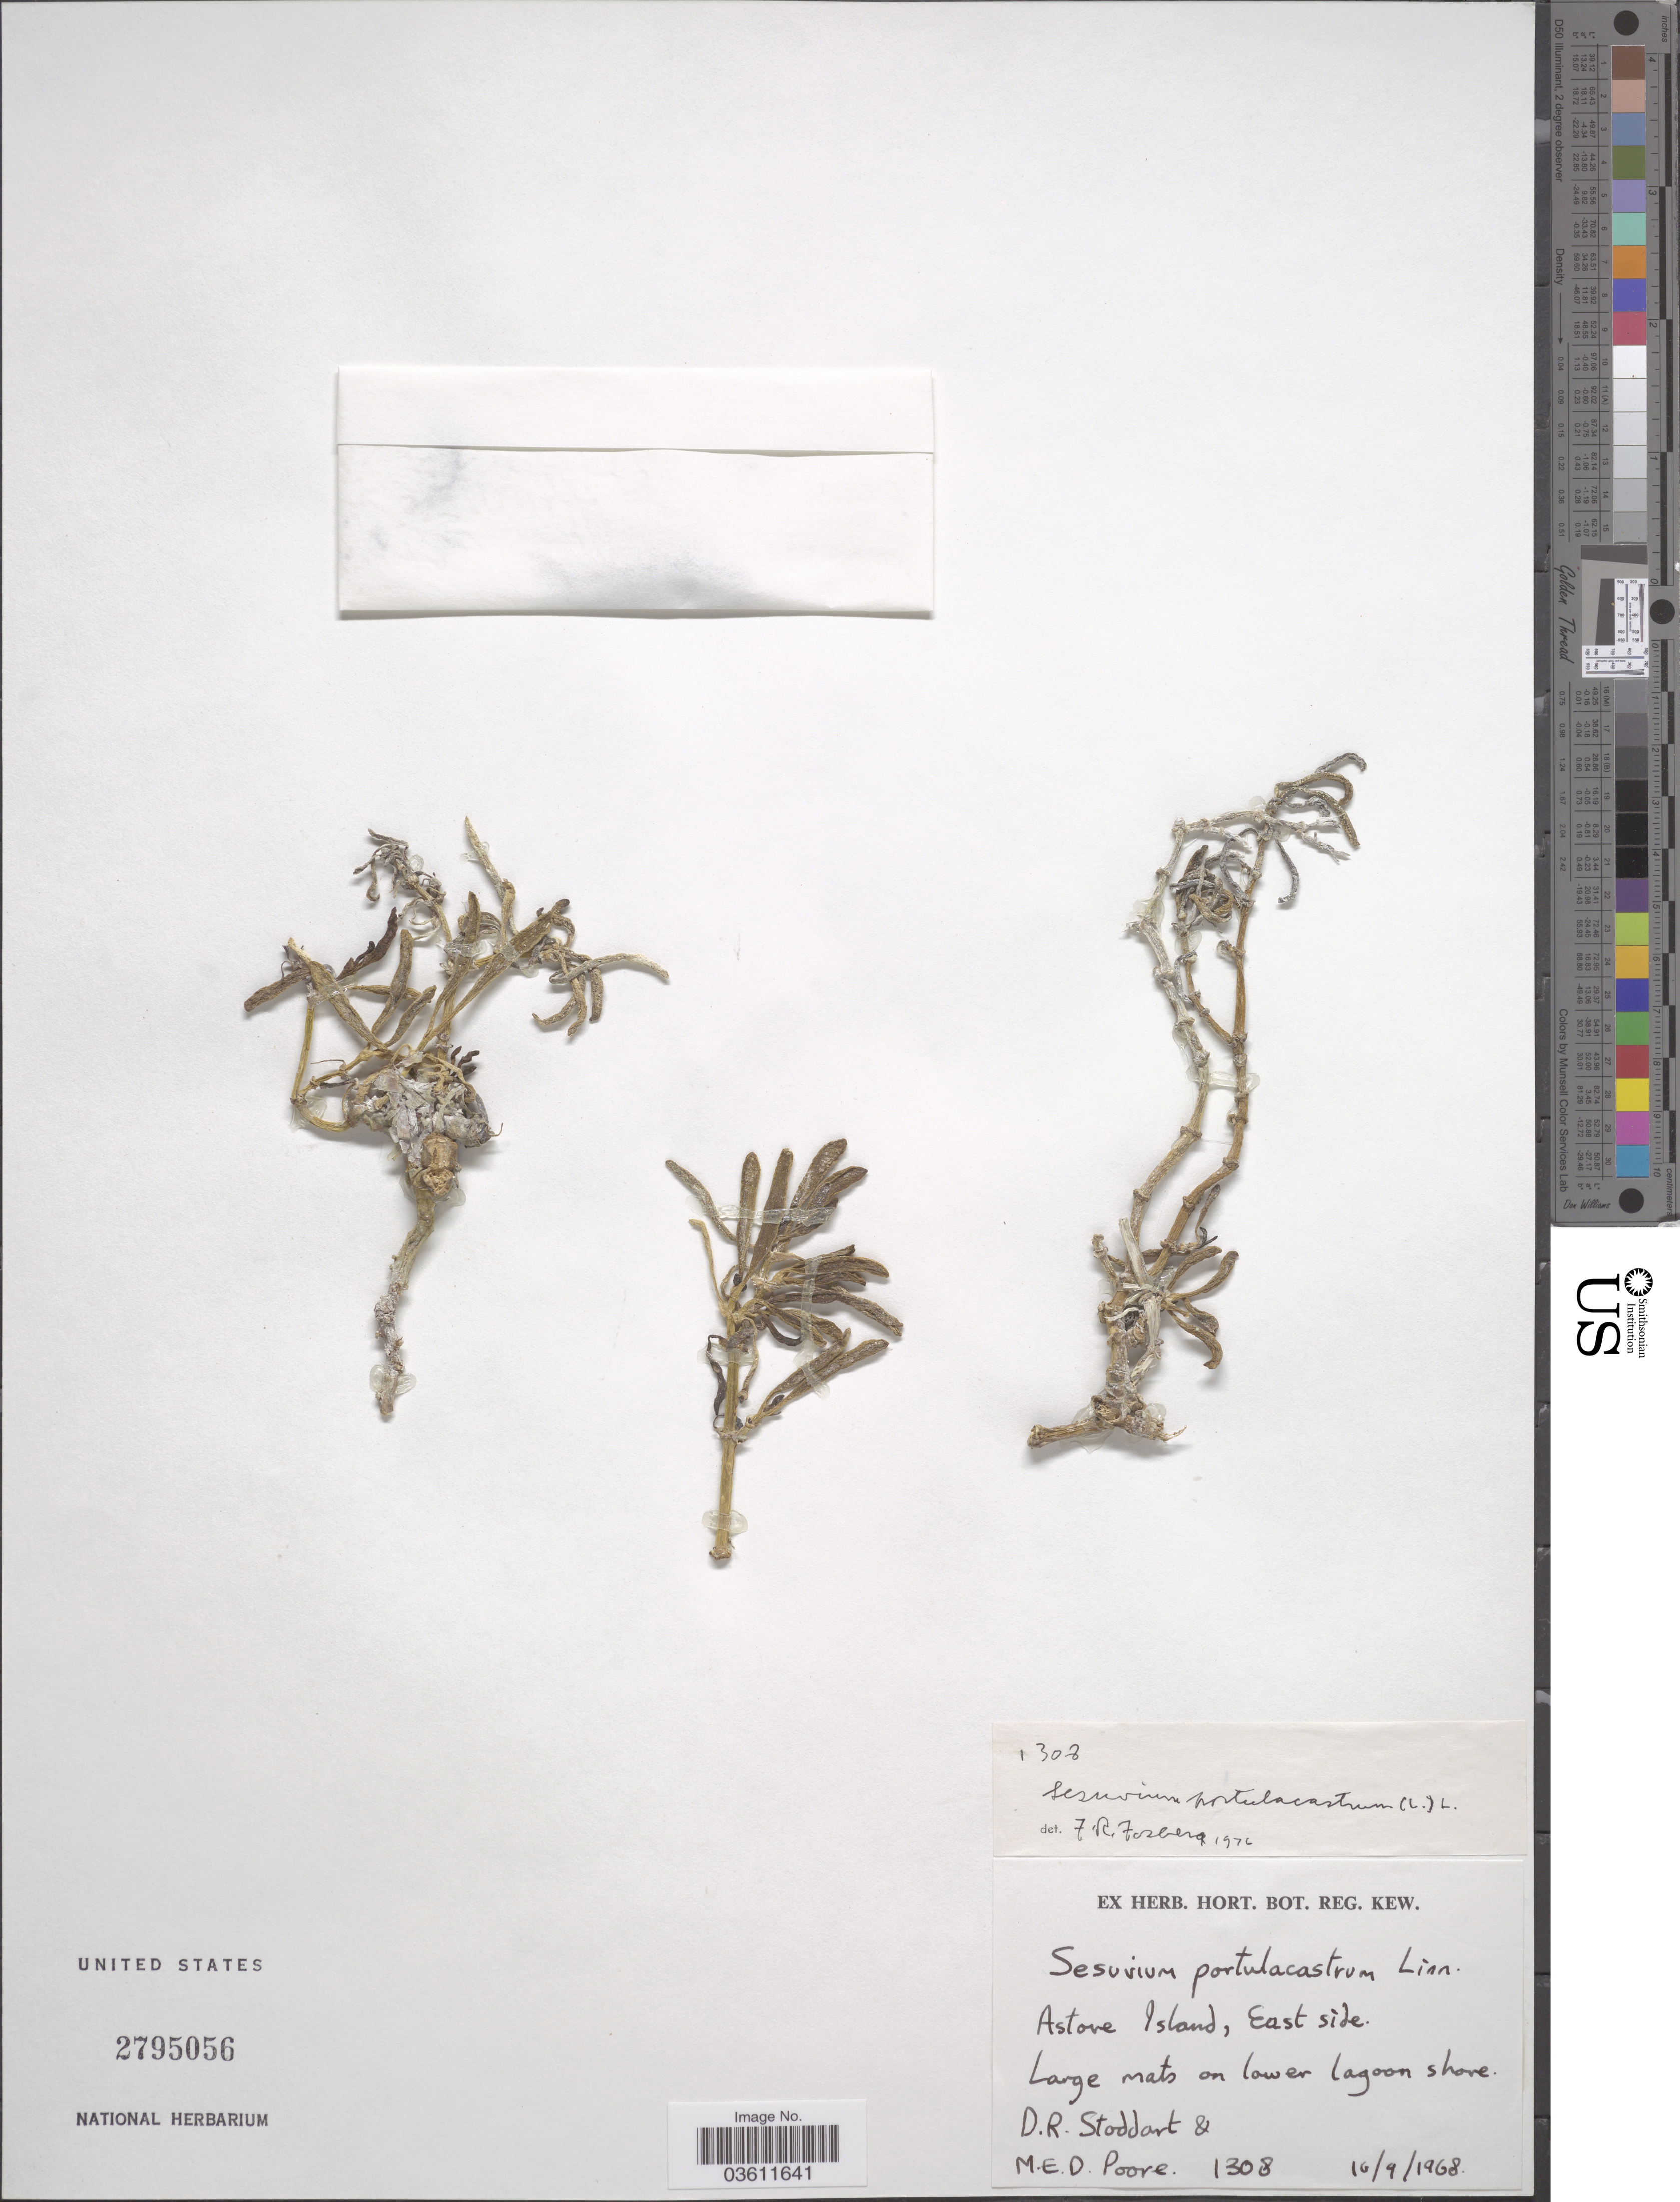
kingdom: Plantae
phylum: Tracheophyta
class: Magnoliopsida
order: Caryophyllales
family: Aizoaceae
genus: Sesuvium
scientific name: Sesuvium portulacastrum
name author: (L.) L.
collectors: D. R. Stoddart & M. E. D. Poore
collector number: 1308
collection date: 1968-09-16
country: Seychelles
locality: Astove Island, East side.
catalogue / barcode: US 2795056